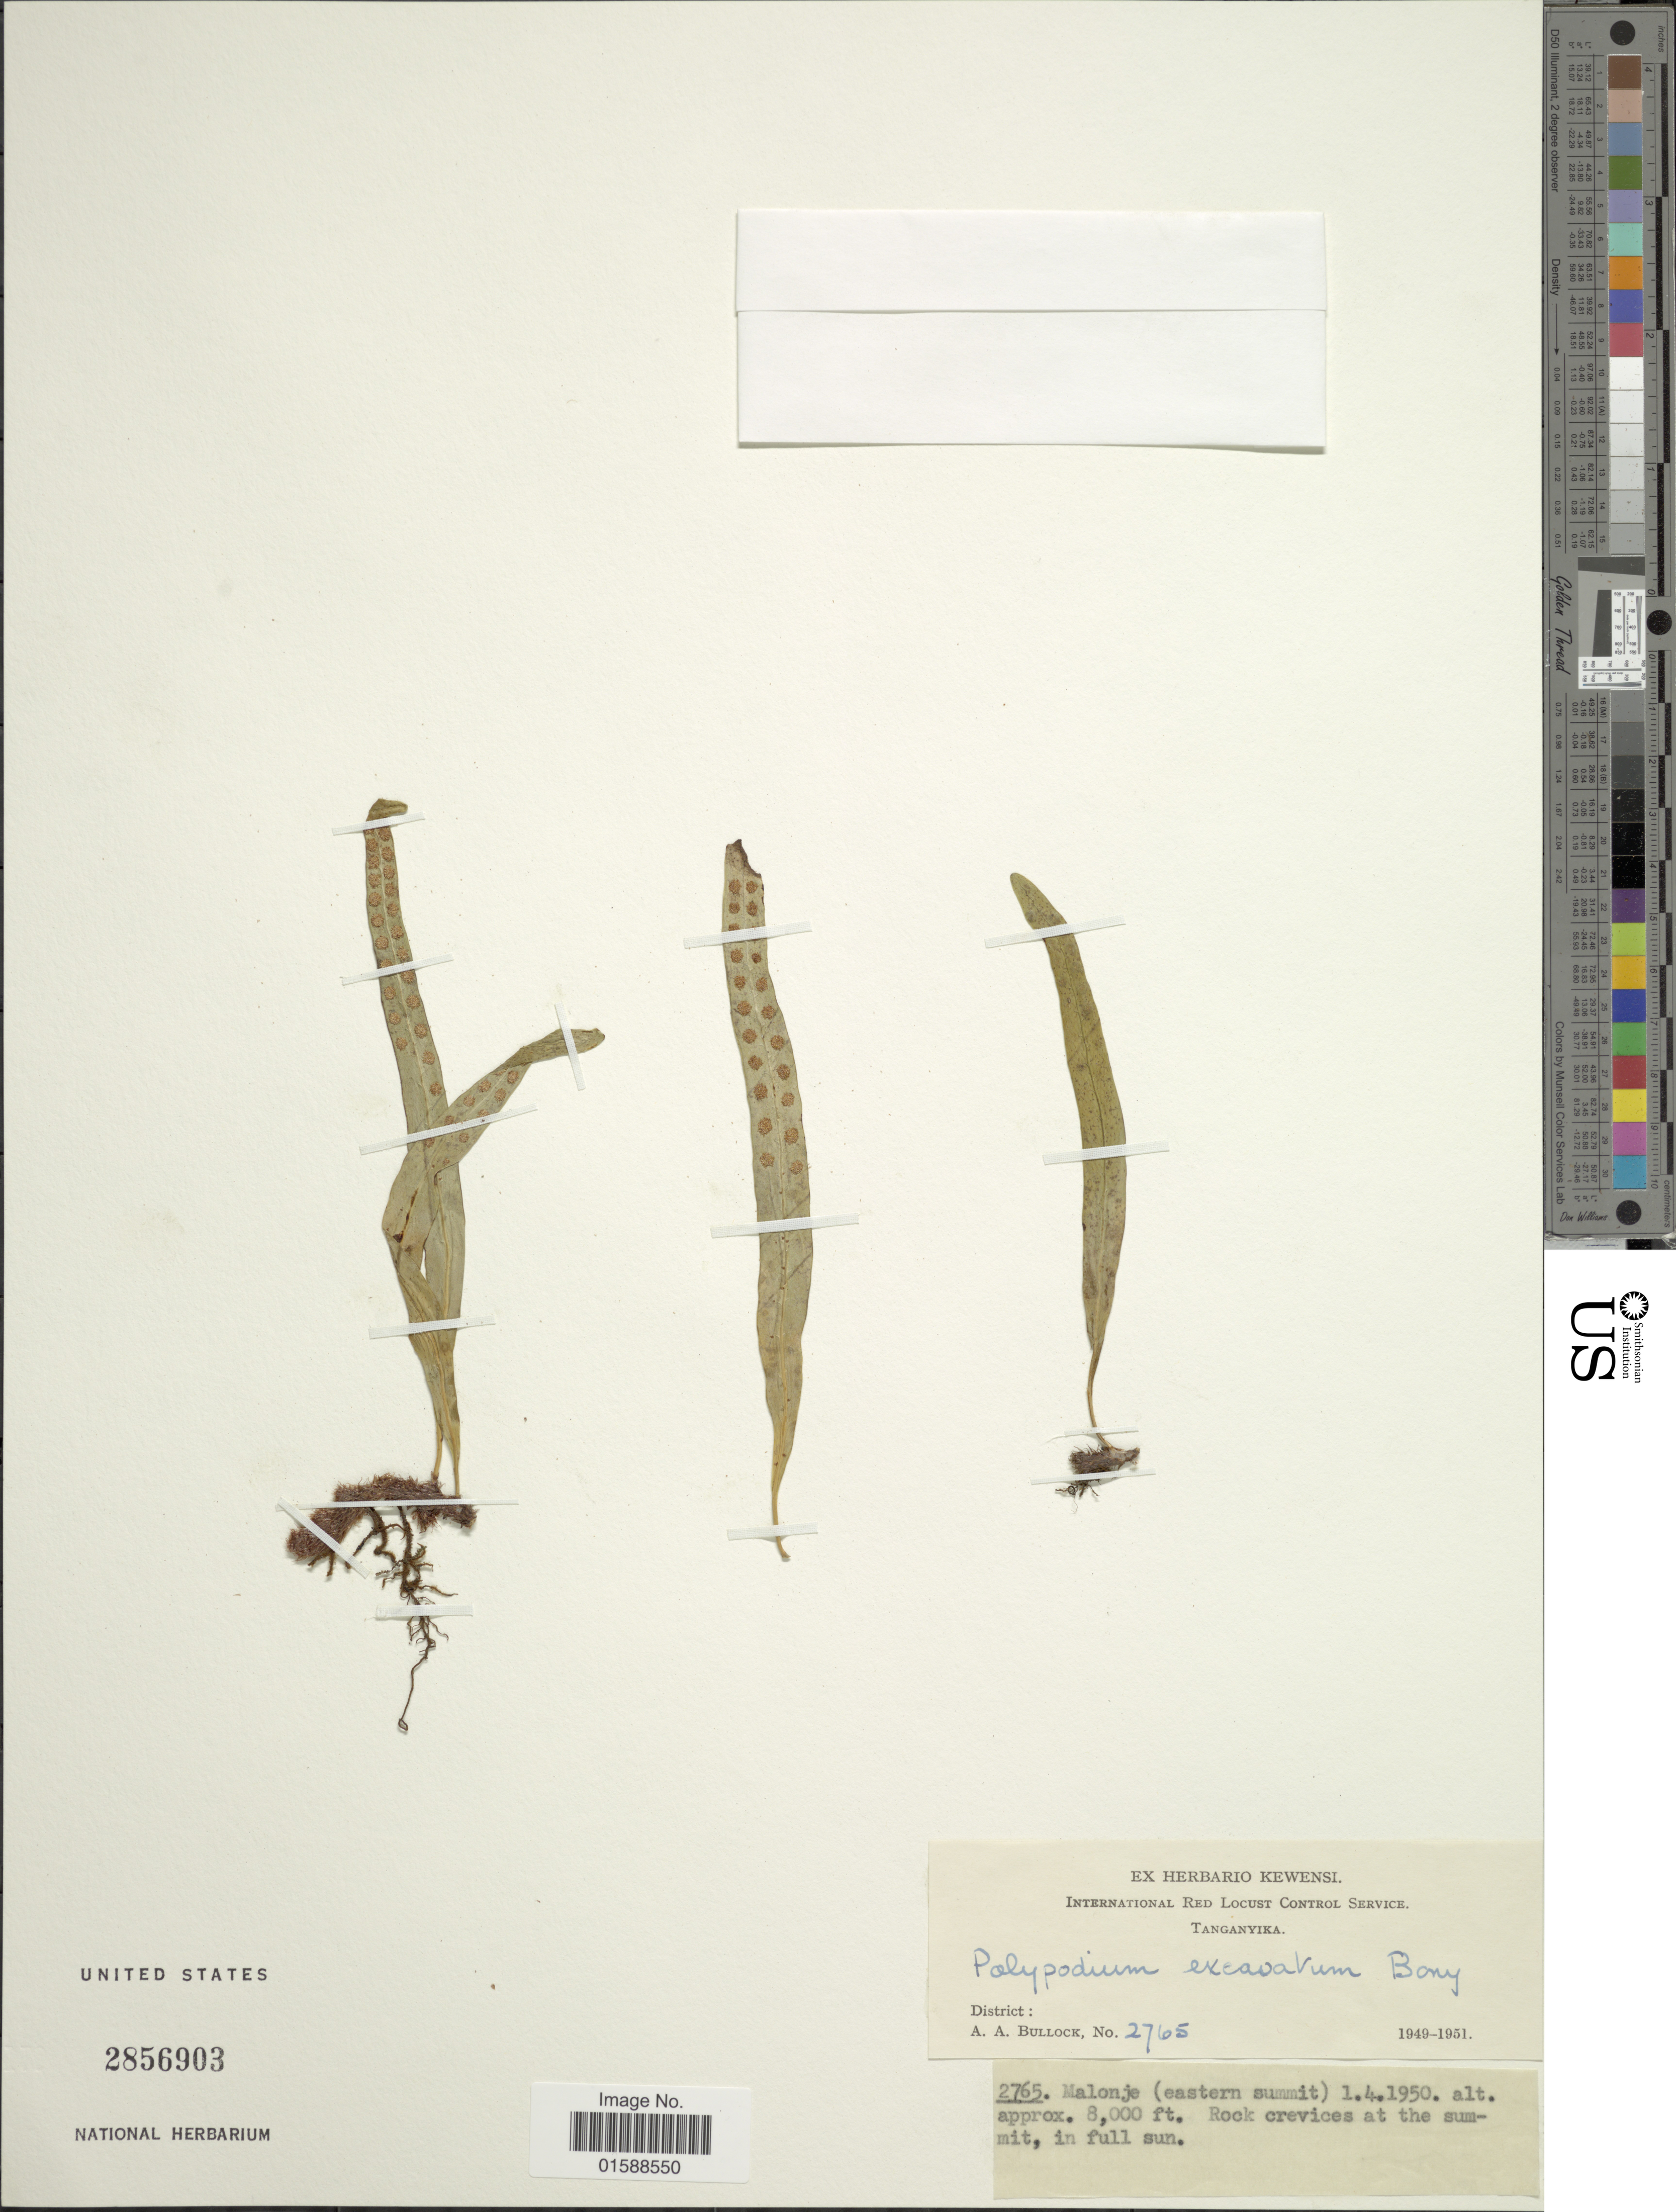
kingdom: Plantae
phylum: Tracheophyta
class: Polypodiopsida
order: Polypodiales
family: Polypodiaceae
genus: Lepisorus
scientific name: Lepisorus excavatus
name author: (Bory ex Willd.) Ching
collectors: A. Bullock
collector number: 2765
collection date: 1950-04-01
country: Congo, Democratic Republic of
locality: Malonje (eastern summit)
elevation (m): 2438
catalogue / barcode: US 2856903